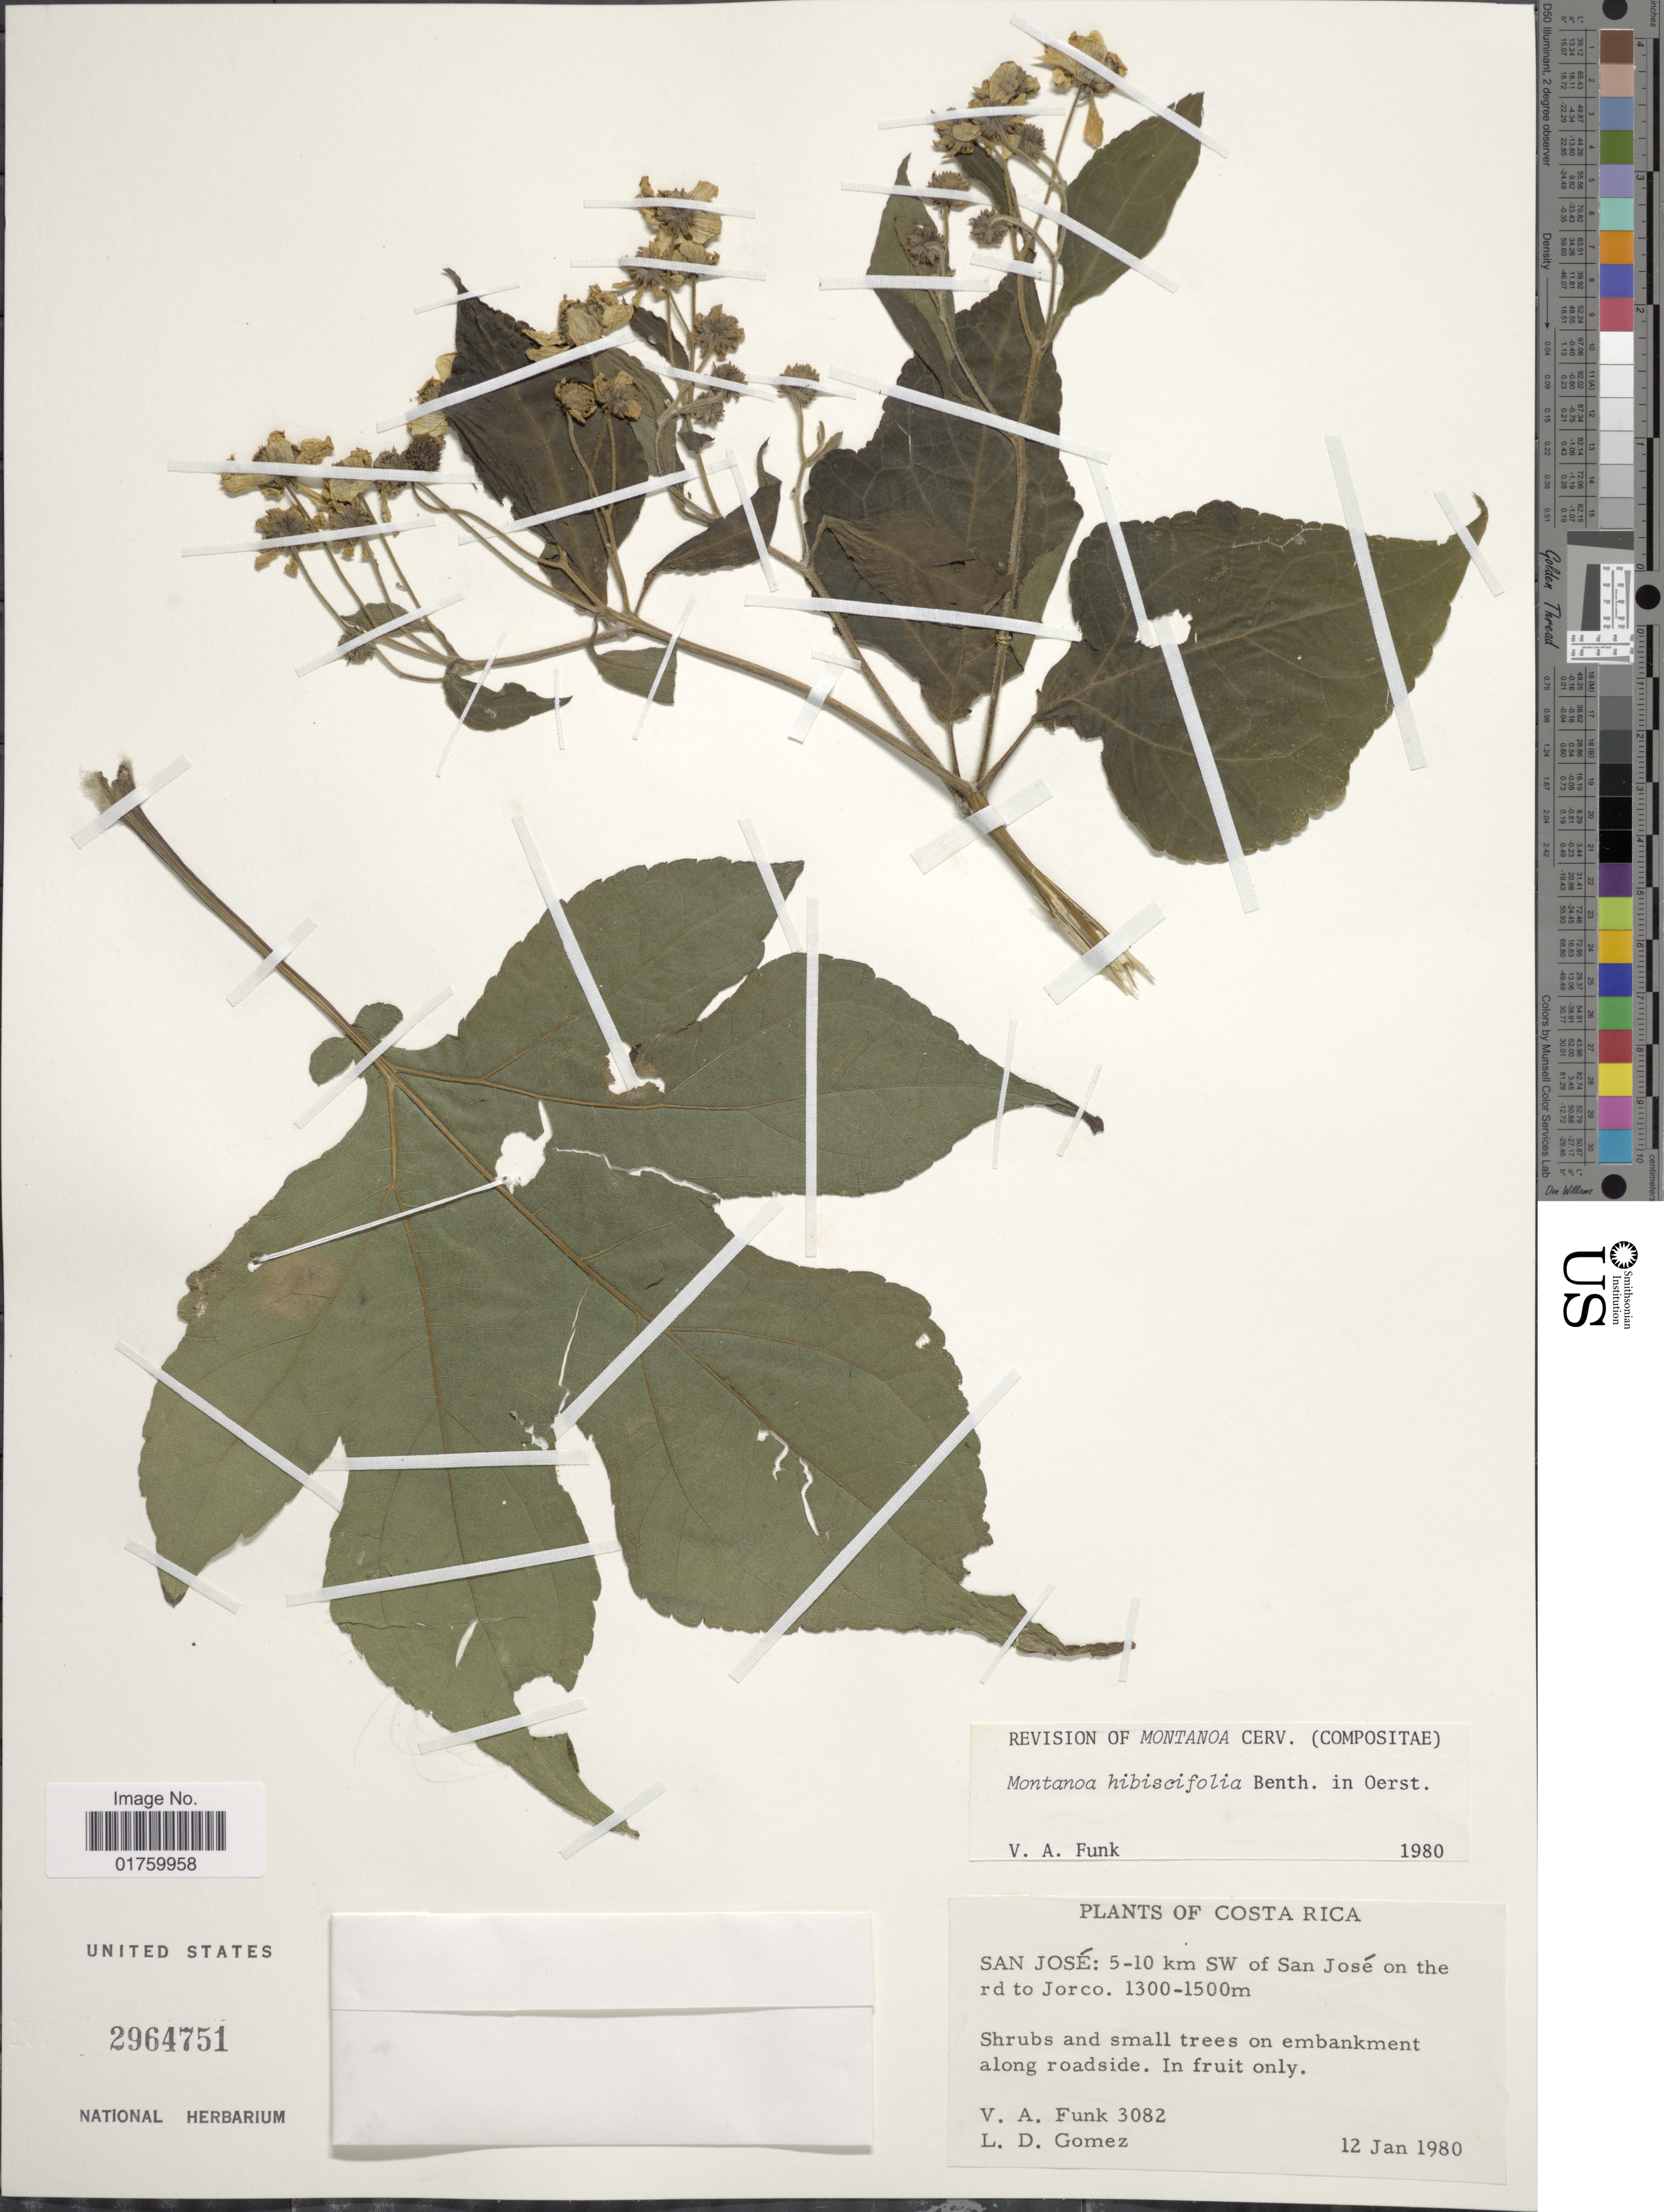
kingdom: Plantae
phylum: Tracheophyta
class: Magnoliopsida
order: Asterales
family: Asteraceae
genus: Montanoa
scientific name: Montanoa hibiscifolia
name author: Benth.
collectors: V. Funk & L. D. Gómez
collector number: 3082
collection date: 1980-01-12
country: Costa Rica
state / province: San José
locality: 5-10 km SW of San Jose on the rd to Jorco, shrubs and small trees on embankment along roadside.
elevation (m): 1300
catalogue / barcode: US 2964751